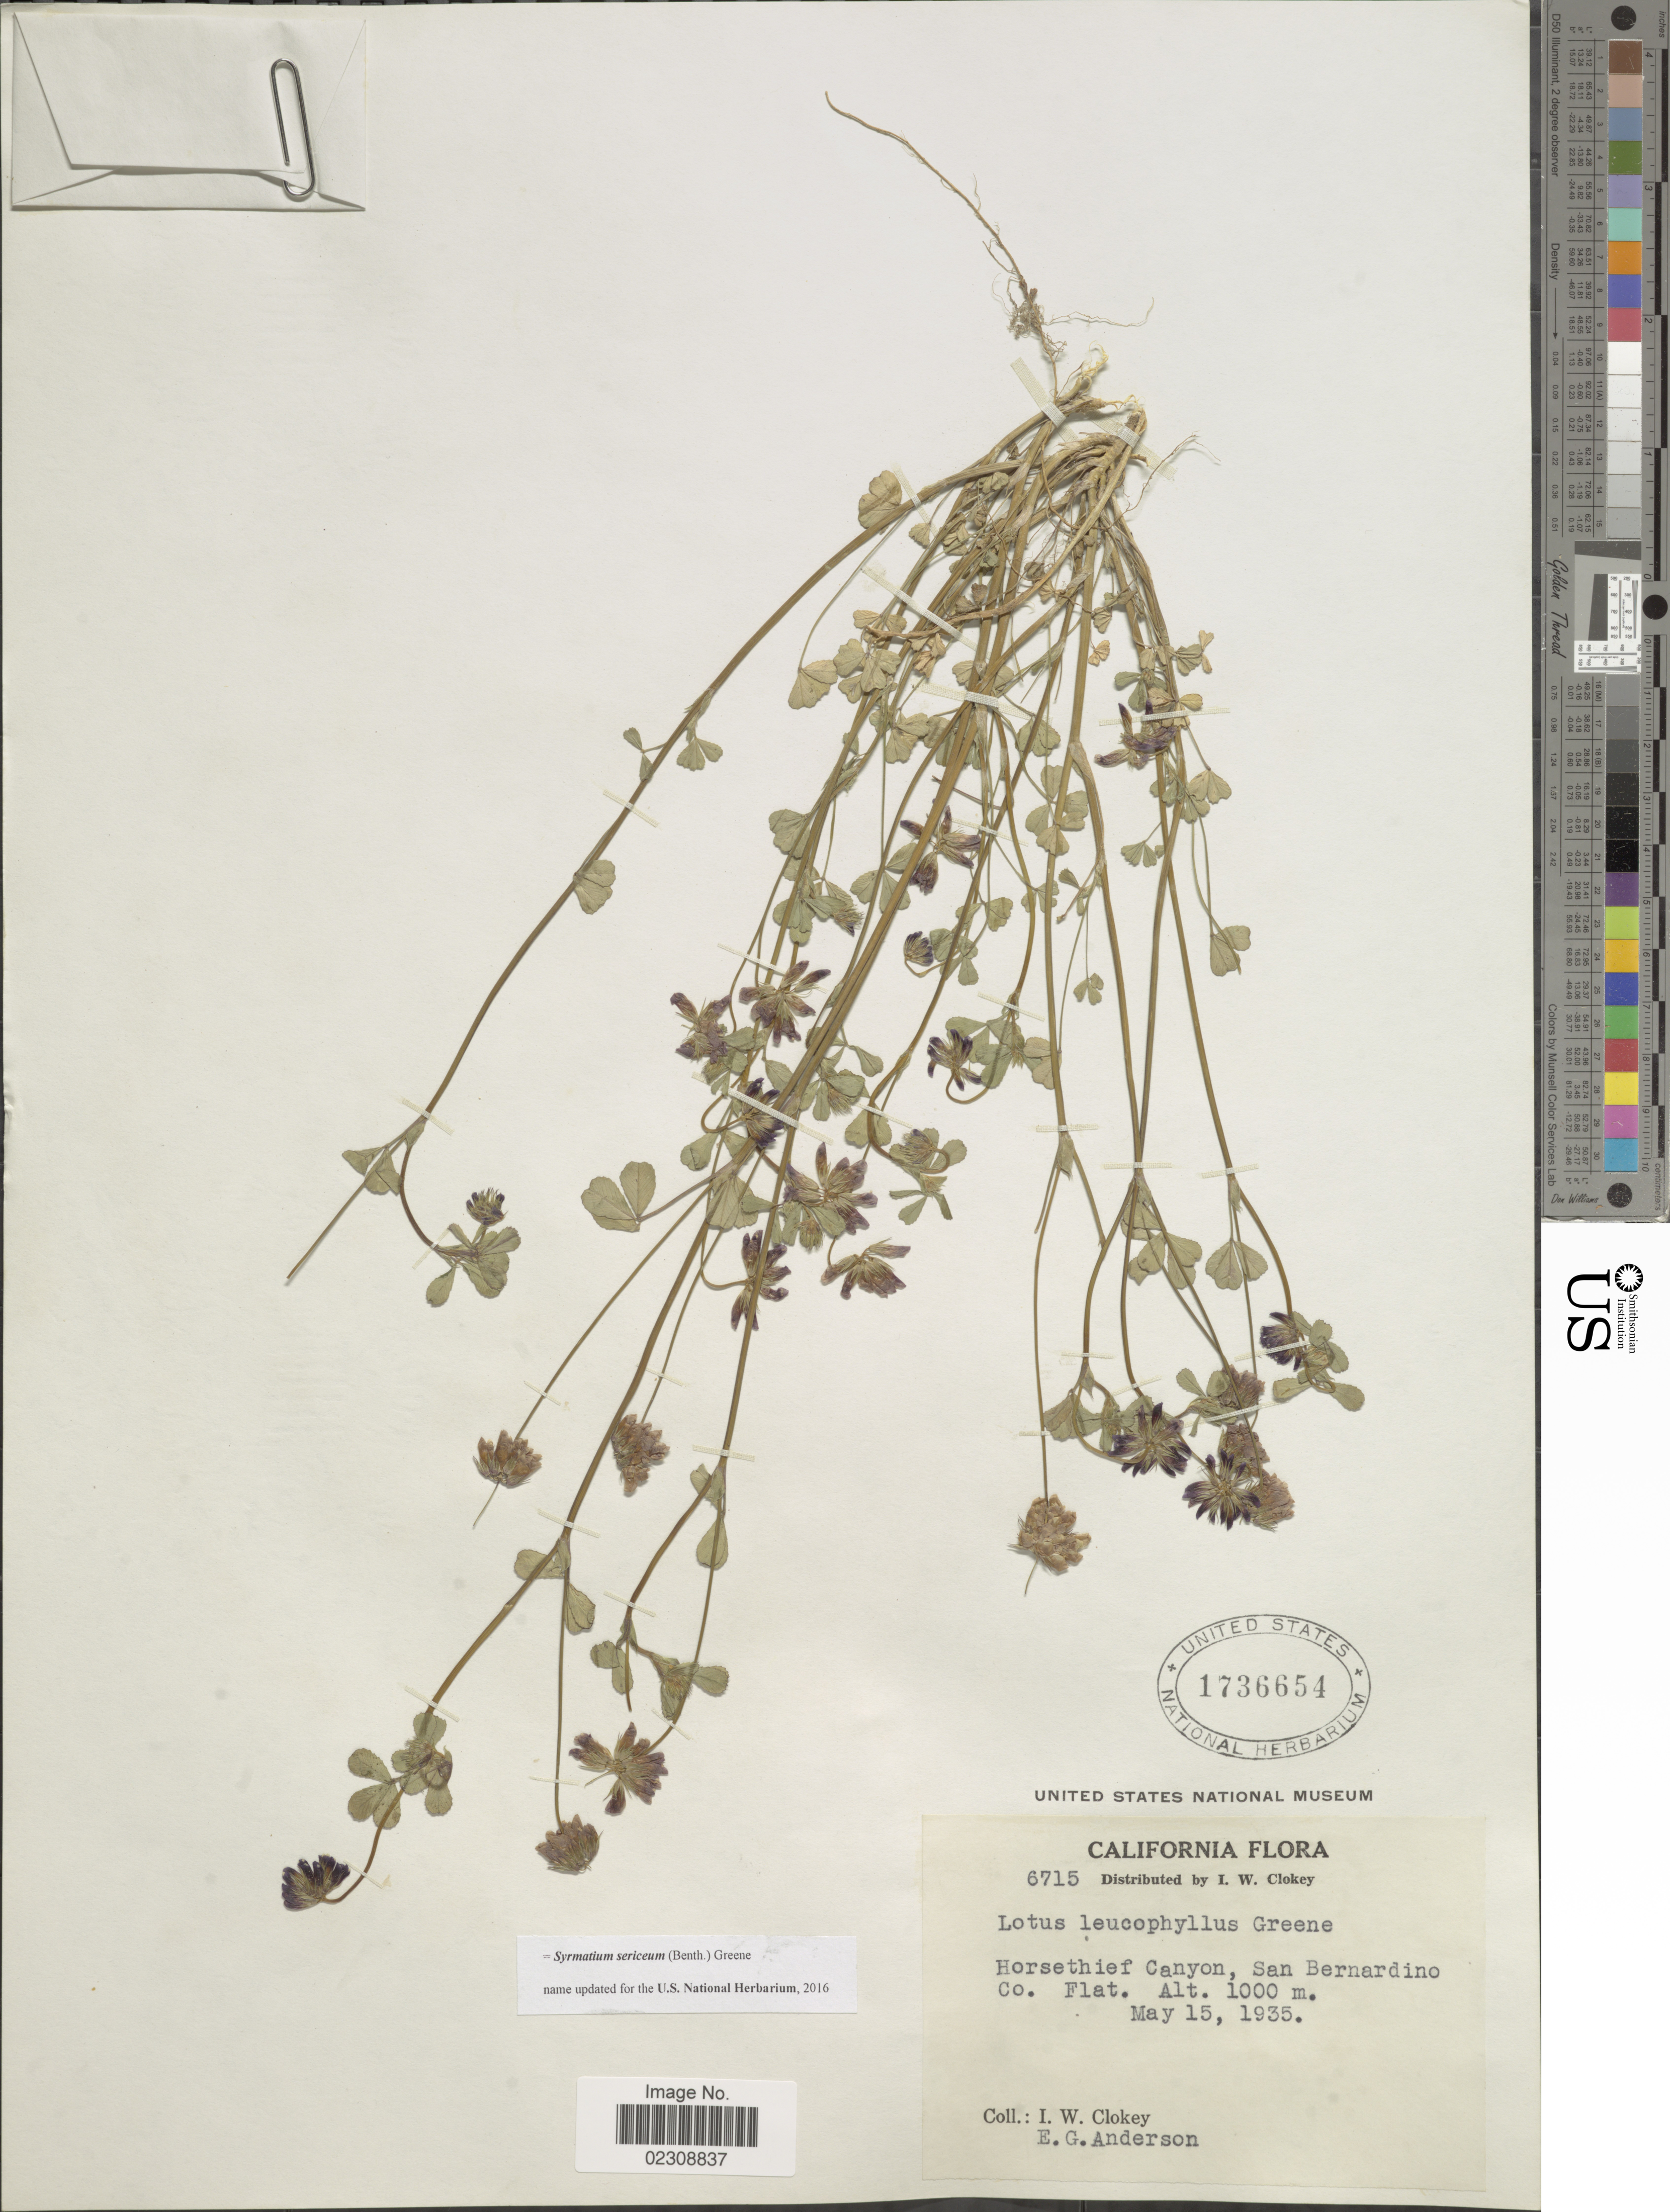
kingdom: Plantae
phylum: Tracheophyta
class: Magnoliopsida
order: Fabales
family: Fabaceae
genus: Syrmatium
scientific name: Syrmatium sericeum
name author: (Benth.) Greene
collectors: I. W. Clokey & E. G. Anderson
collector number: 6715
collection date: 1935-05-15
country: United States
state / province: California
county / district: San Bernardino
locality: Horsethief Canyon, San Bernardino Co.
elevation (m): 1000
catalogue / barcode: US 1736654